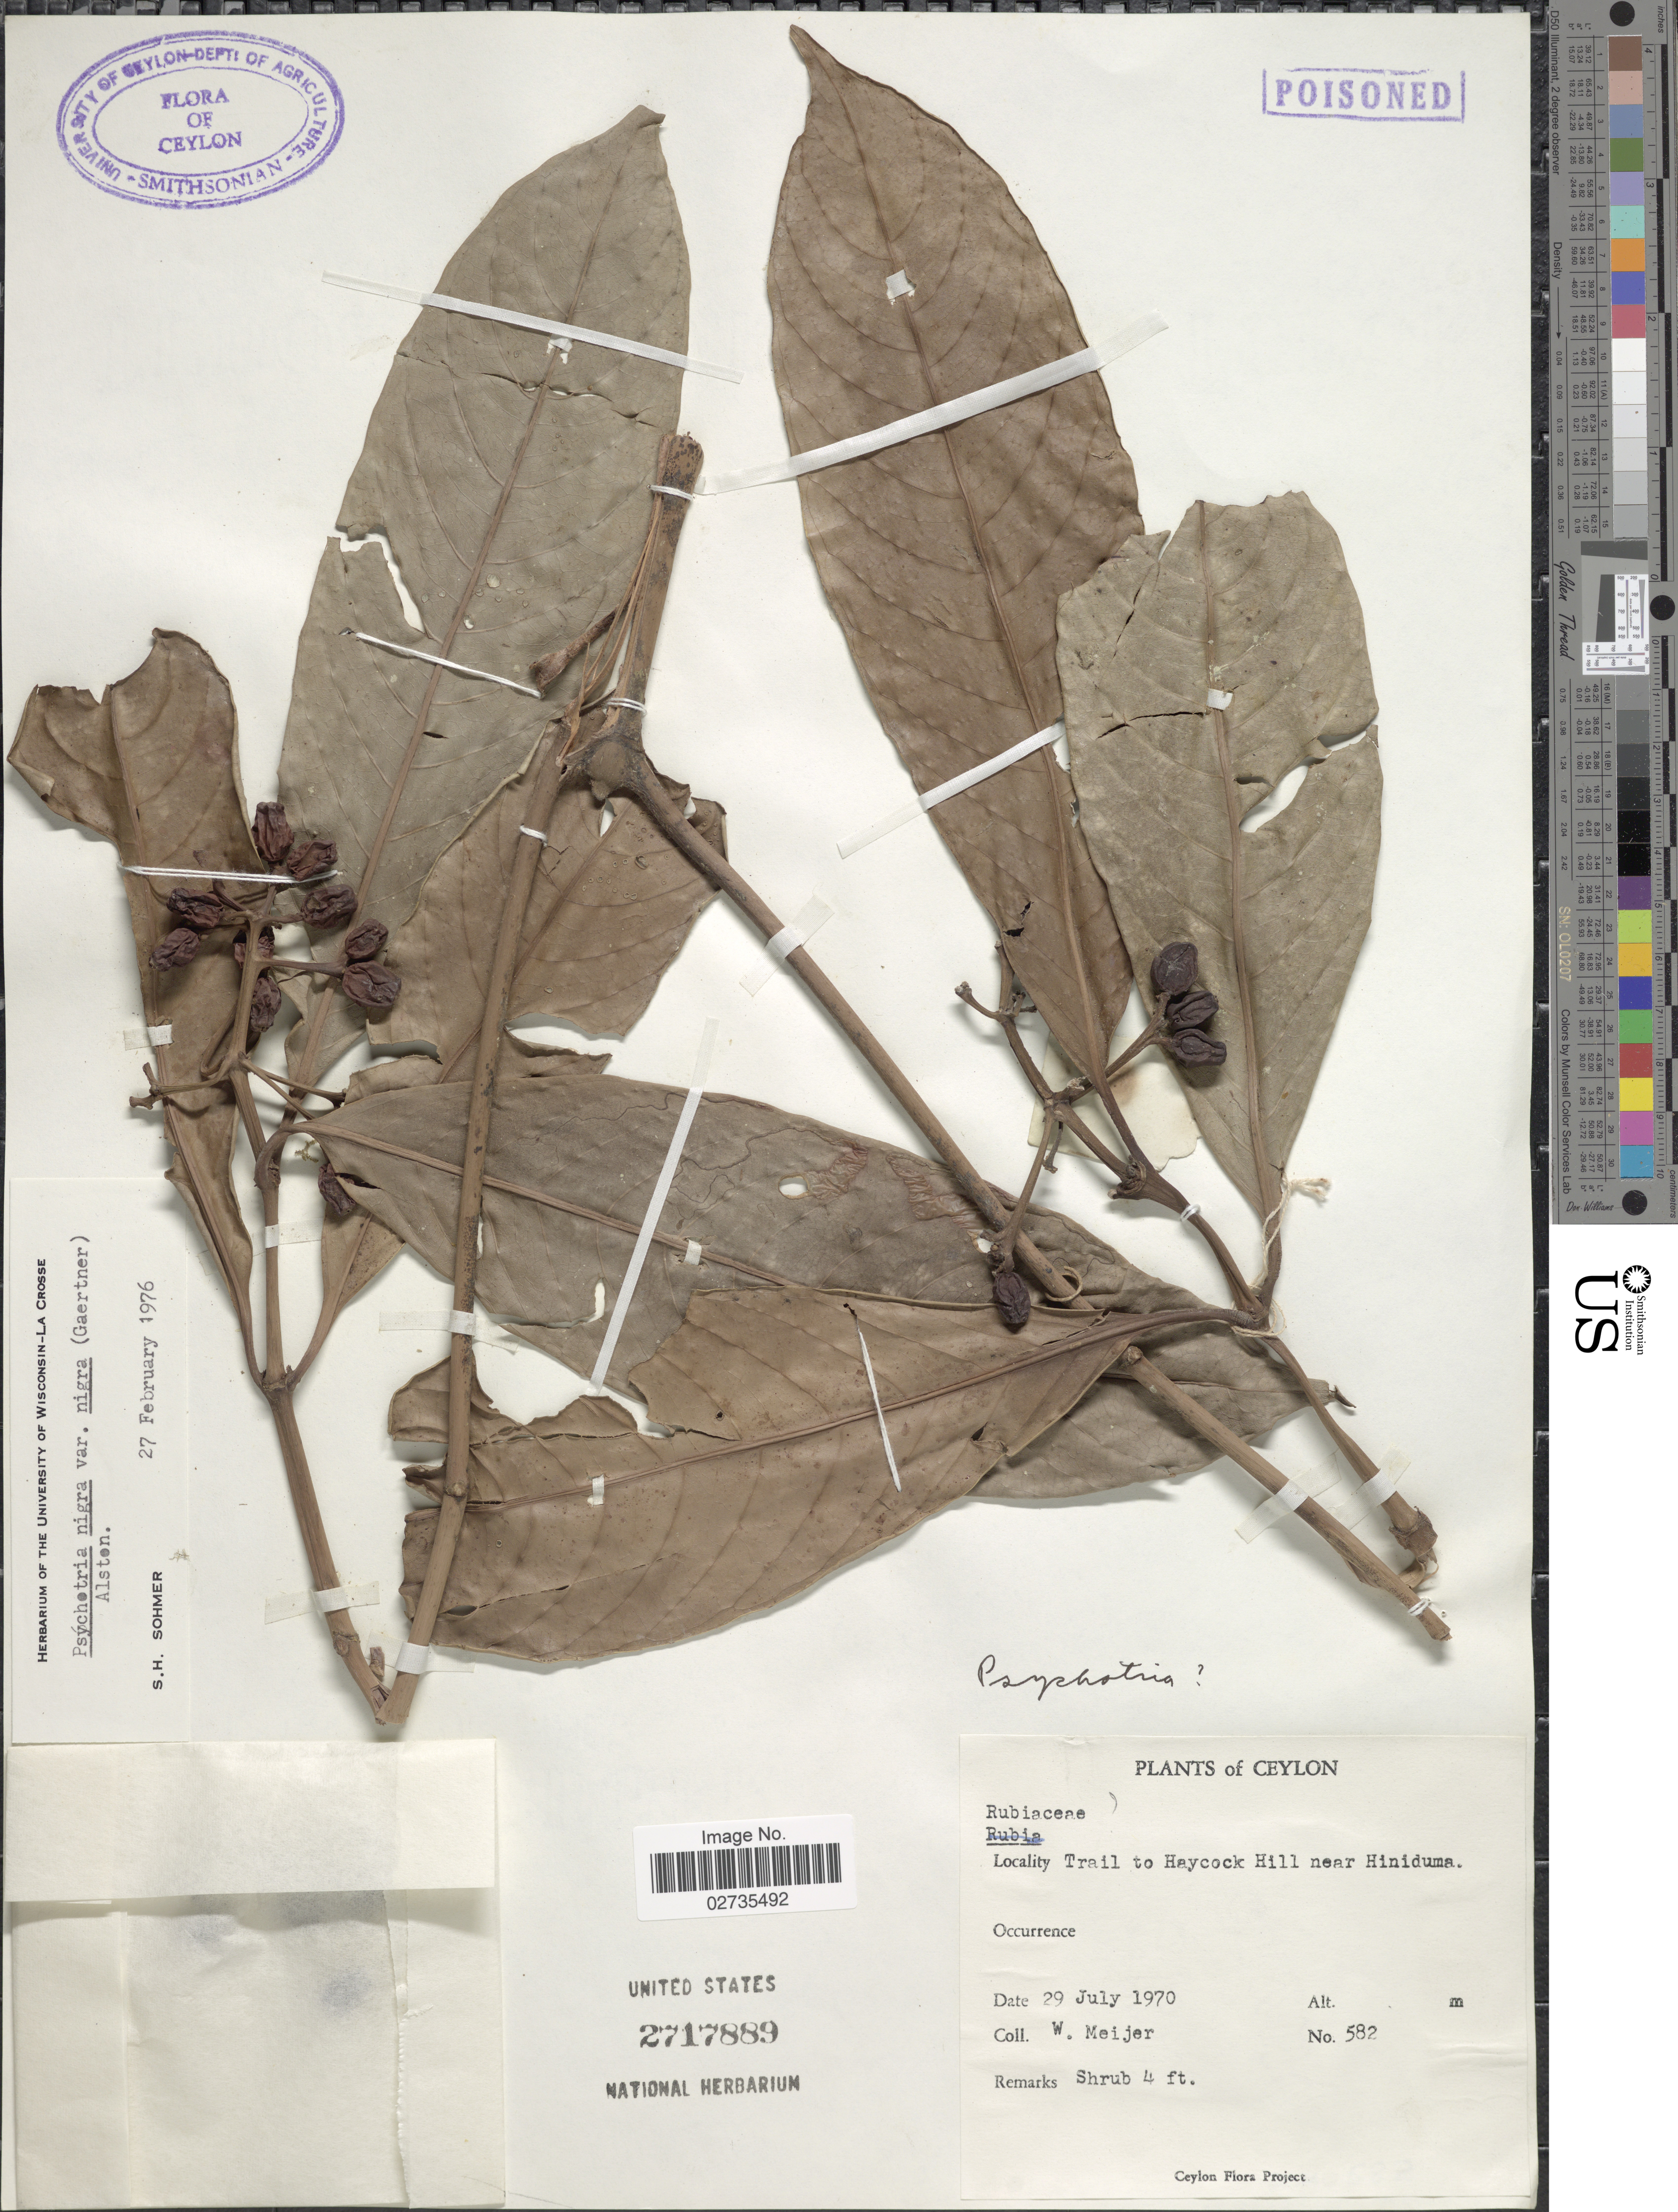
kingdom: Plantae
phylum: Tracheophyta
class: Magnoliopsida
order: Gentianales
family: Rubiaceae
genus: Psychotria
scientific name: Psychotria nigra var. nigra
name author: (Gaertn.) Alston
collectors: W. Meijer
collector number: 582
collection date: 1970-07-29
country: Sri Lanka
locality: Ceylon. Trail to Haycock Hill near Hiniduma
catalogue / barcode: US 2717889